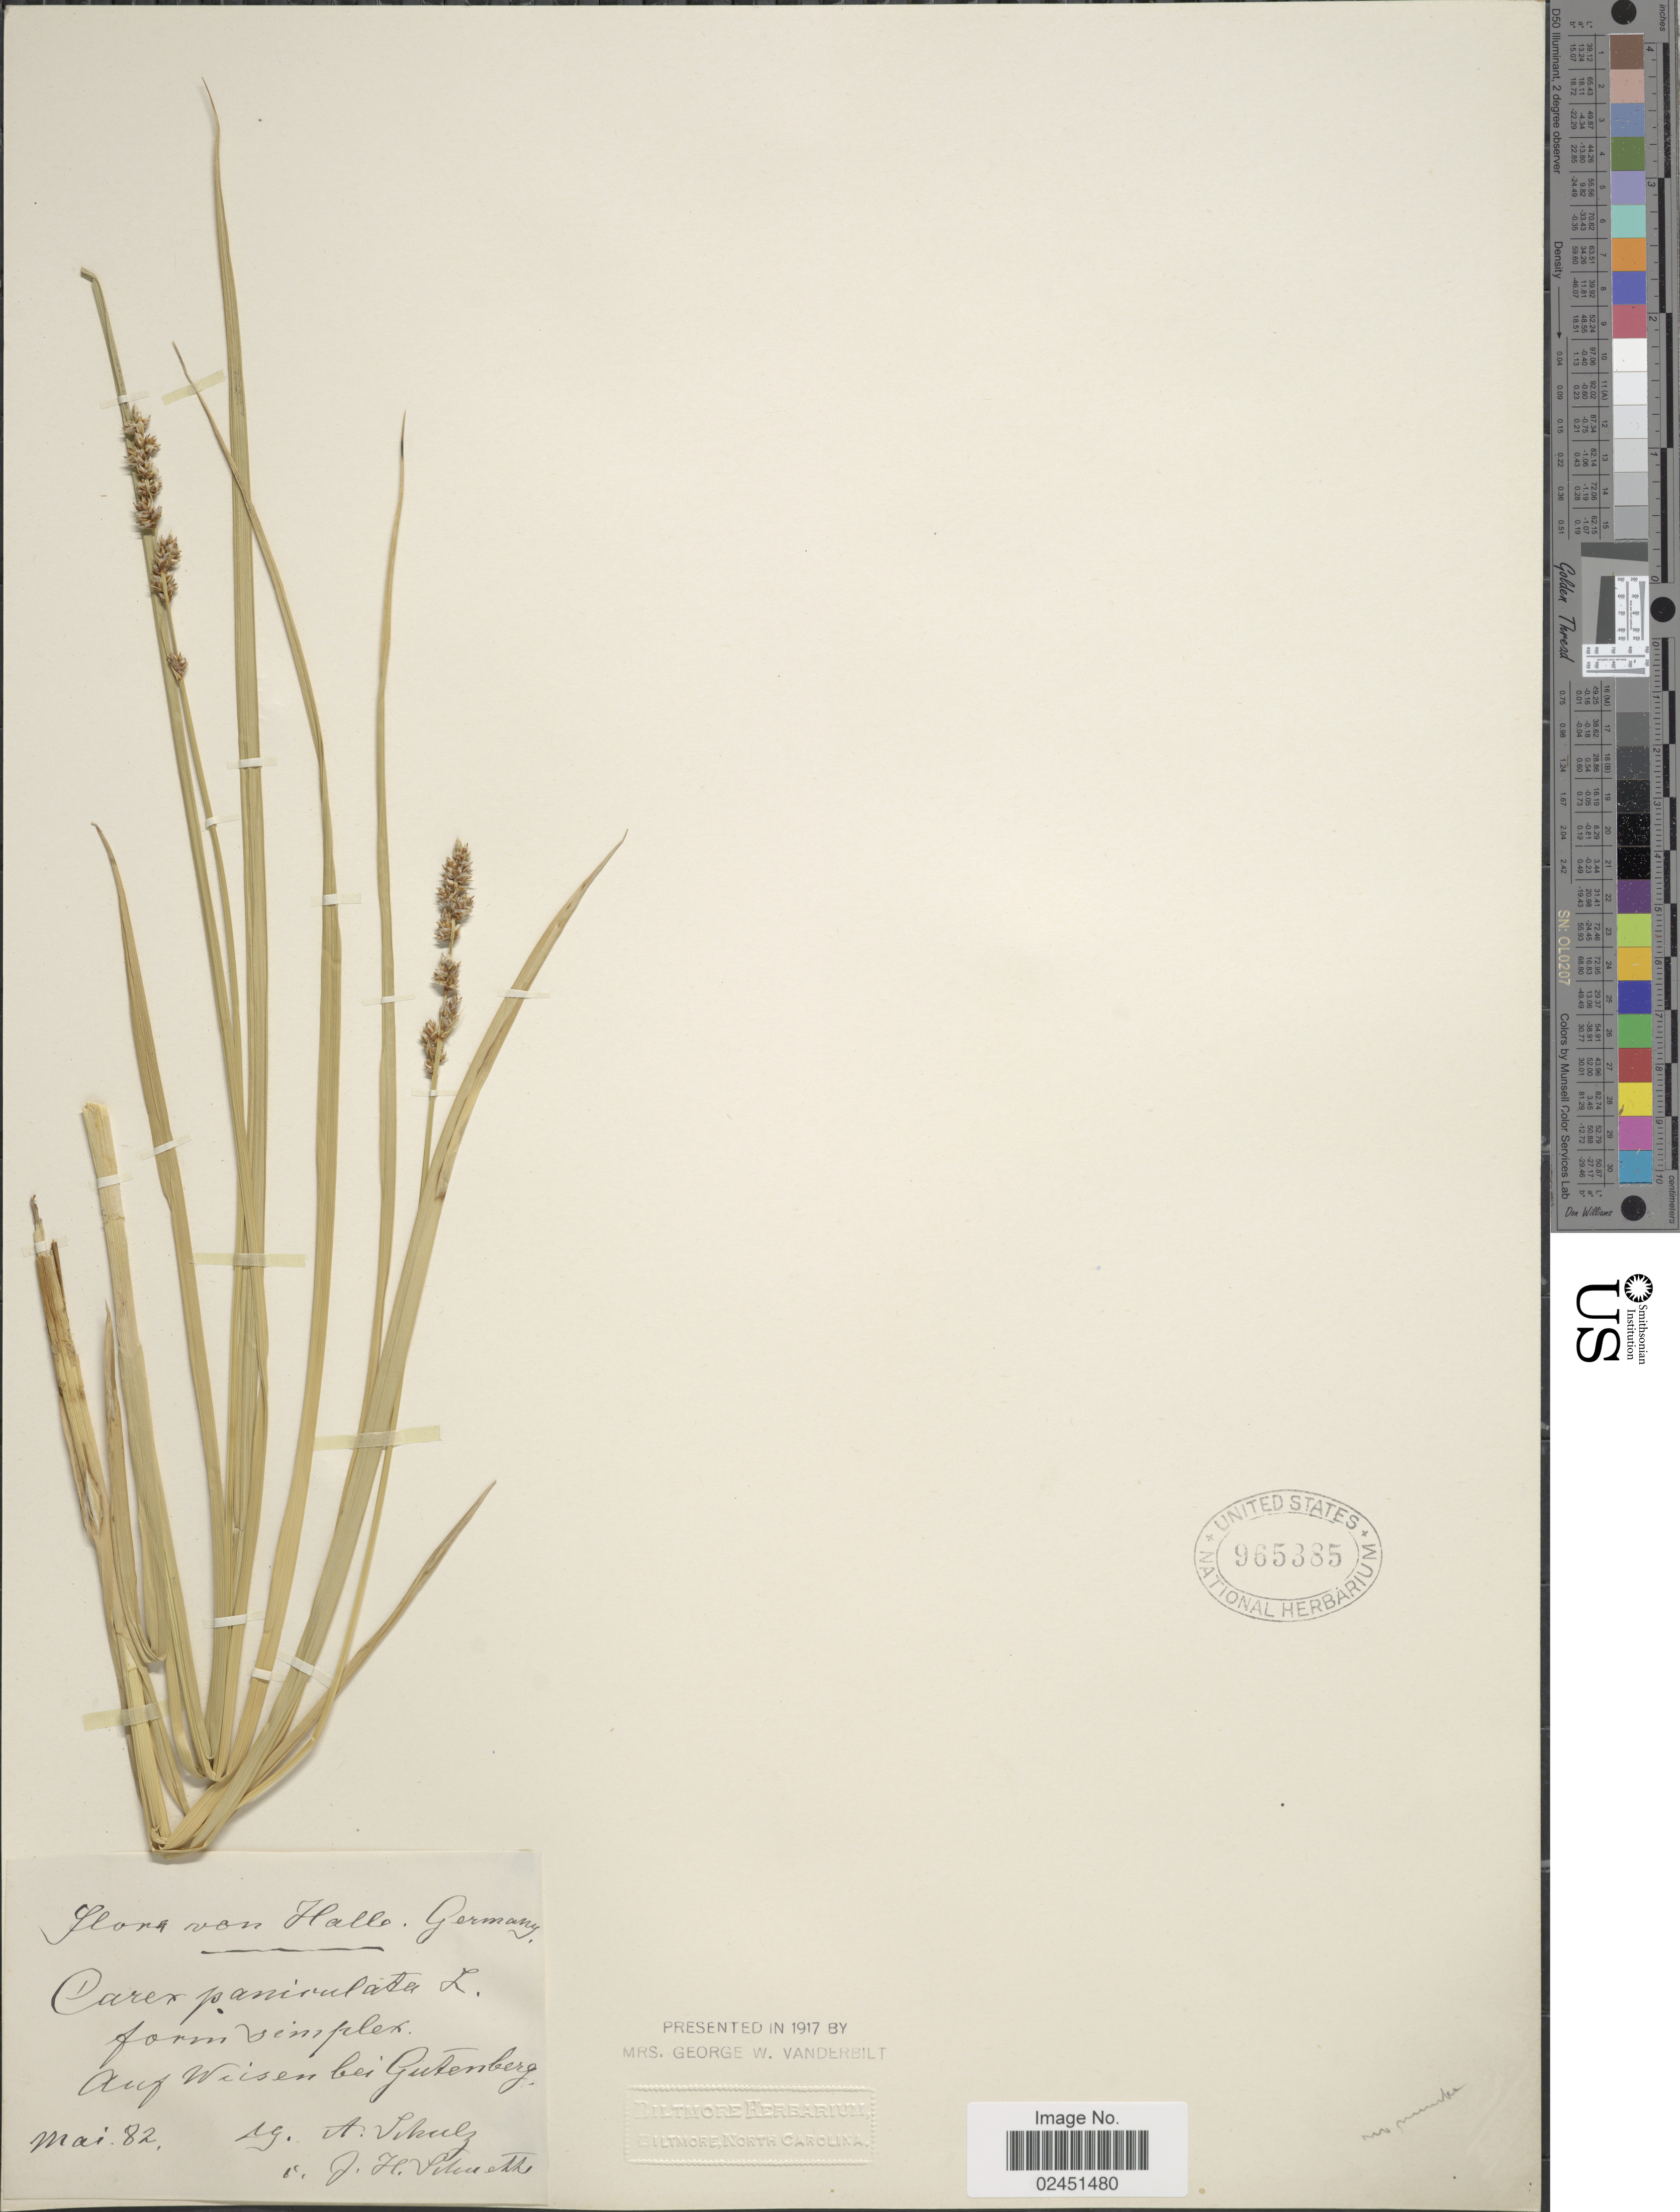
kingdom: Plantae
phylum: Tracheophyta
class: Liliopsida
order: Poales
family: Cyperaceae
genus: Carex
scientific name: Carex paniculata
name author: L.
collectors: A. Schulz & J. Schuette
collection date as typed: Transcribed d/m/y: /5/82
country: Germany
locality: Hallo, Auf Weisen bei Gutenberg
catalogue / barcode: US 965385